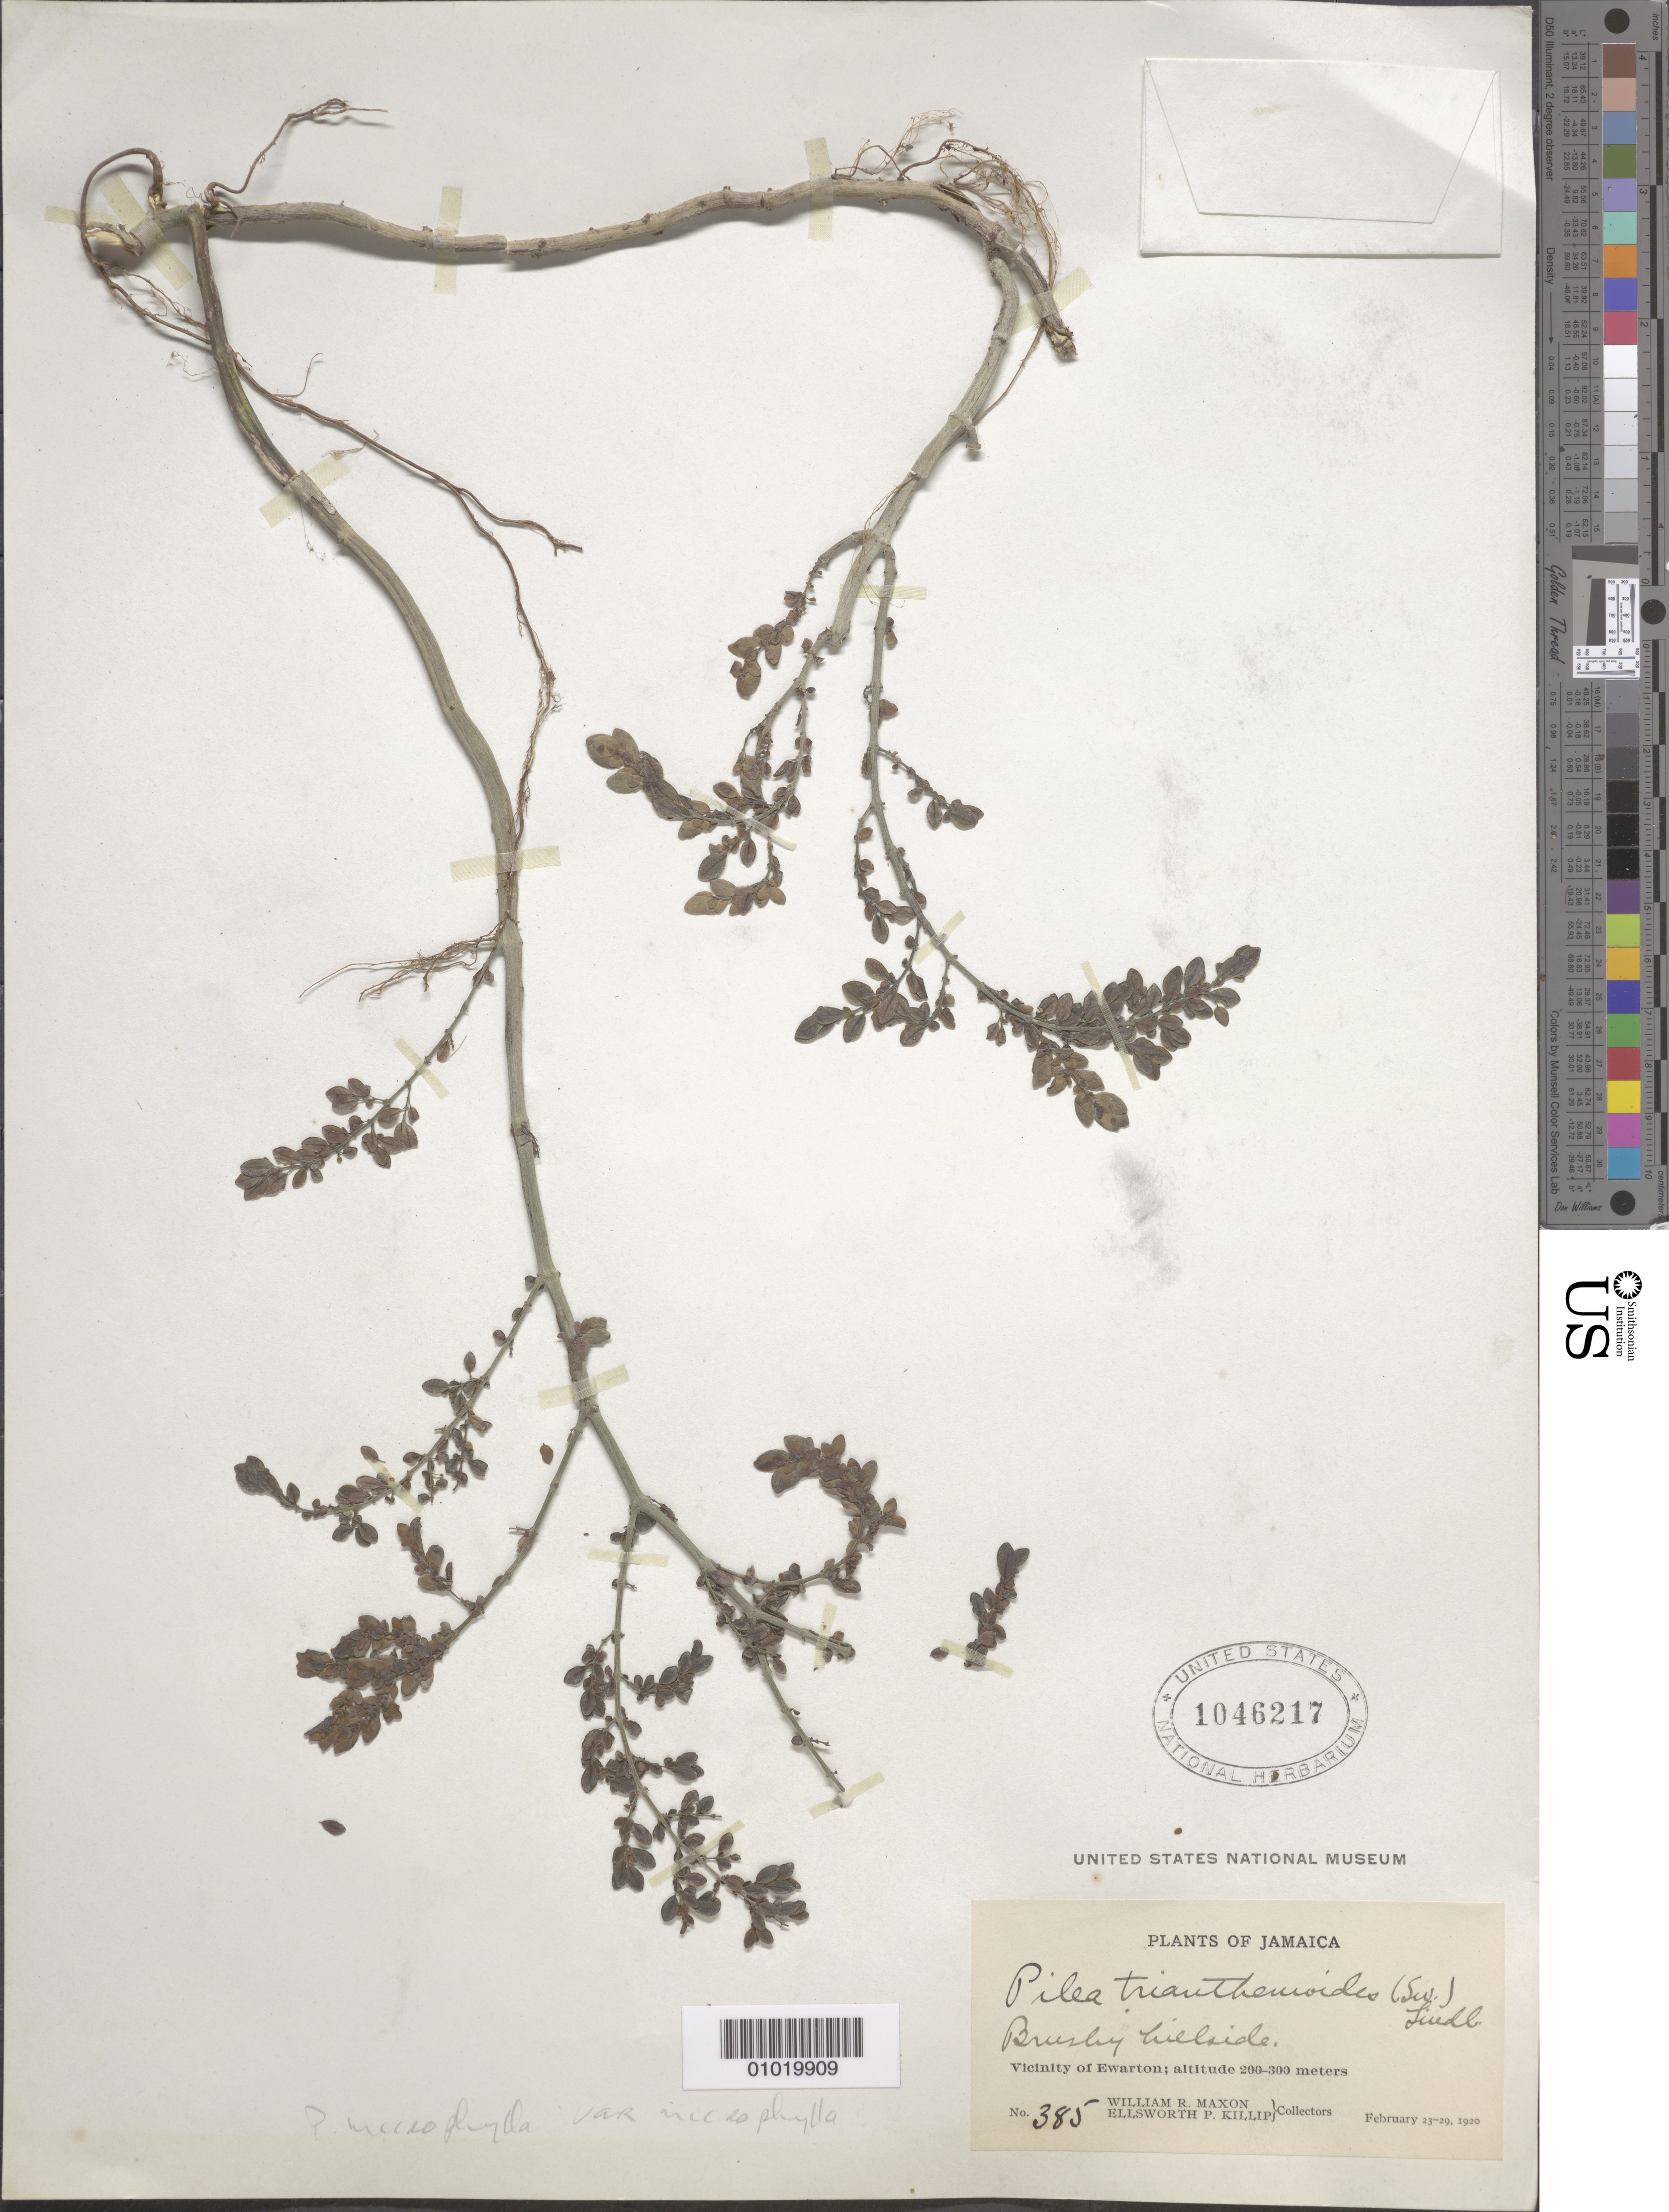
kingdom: Plantae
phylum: Tracheophyta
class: Magnoliopsida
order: Rosales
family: Urticaceae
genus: Pilea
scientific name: Pilea microphylla var. microphylla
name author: (L.) Liebm.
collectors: W. R. Maxon & E. P. Killip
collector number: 385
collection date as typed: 23 Feb 1920 to 29 Feb 1920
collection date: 1920-02-23/1920-02-29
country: Jamaica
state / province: Saint Catherine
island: Jamaica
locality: Vicinity of Ewarton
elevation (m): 200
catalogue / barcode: US 1046217